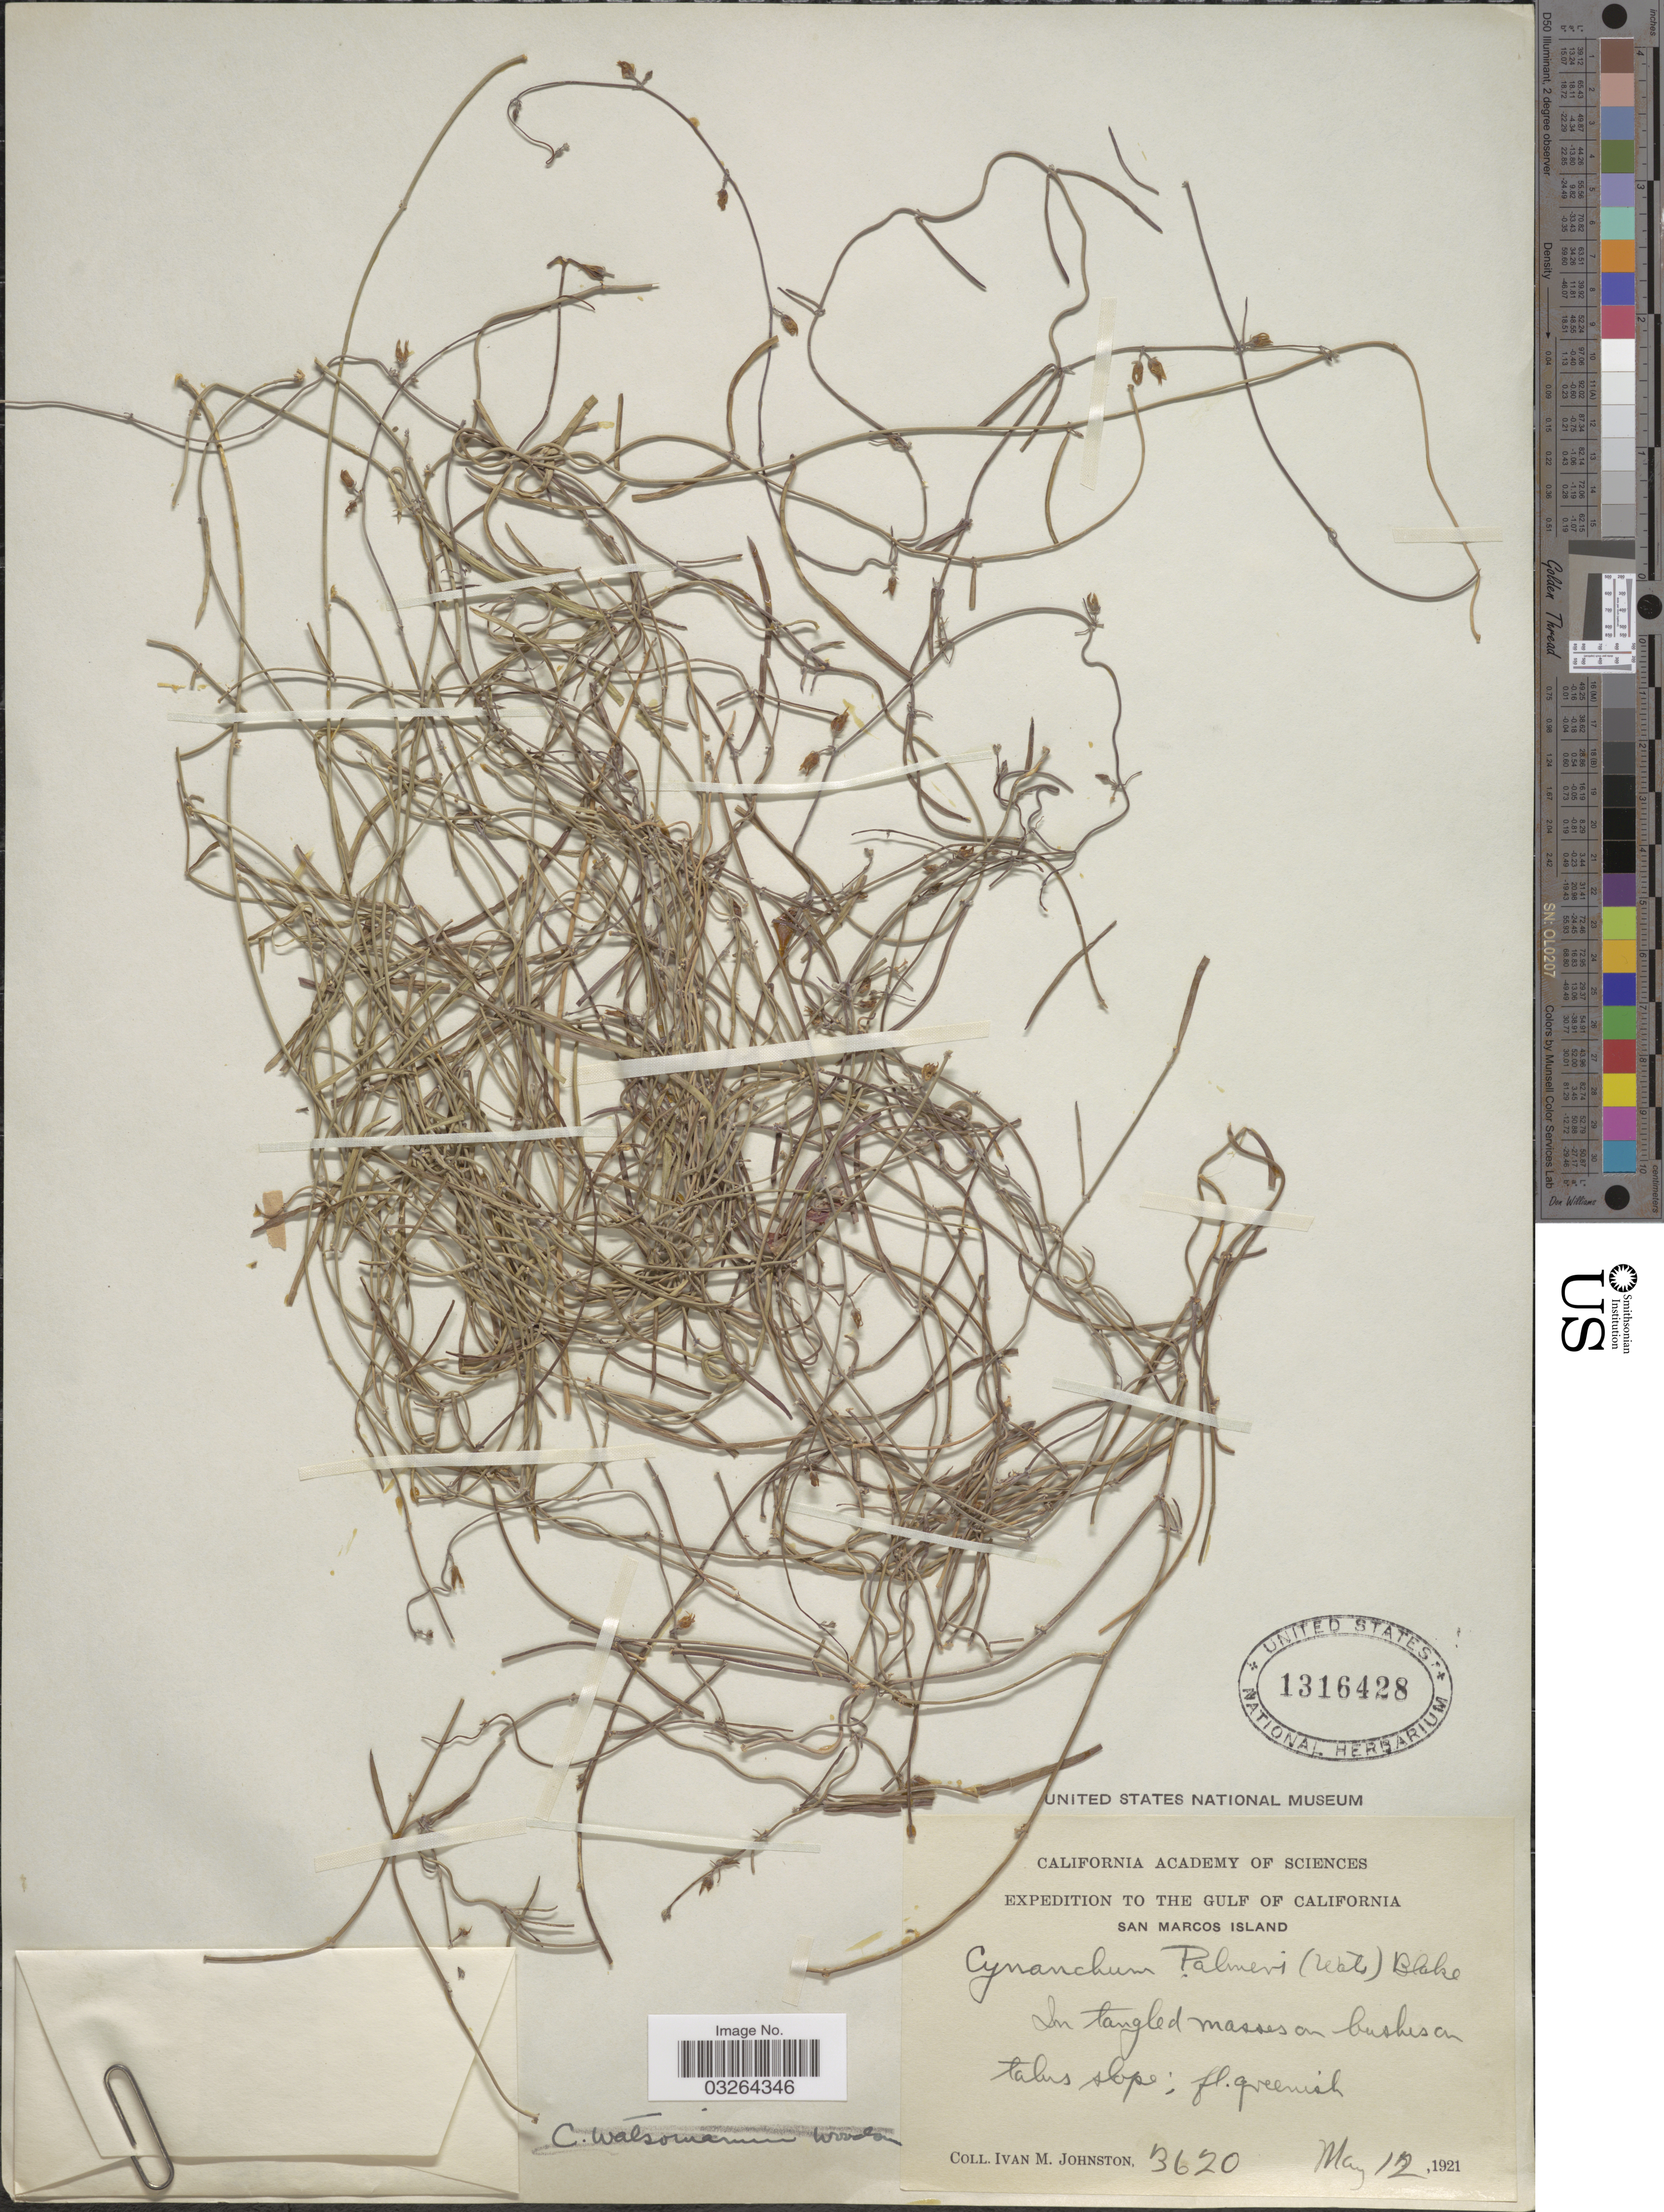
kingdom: Plantae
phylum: Tracheophyta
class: Magnoliopsida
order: Gentianales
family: Apocynaceae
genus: Cynanchum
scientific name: Cynanchum watsonianum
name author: Woodson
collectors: I.M. Johnston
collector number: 3620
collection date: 1921-05-12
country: Mexico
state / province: Baja California Sur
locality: The Gulf of California. San Marcos Island.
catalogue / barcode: US 1316428